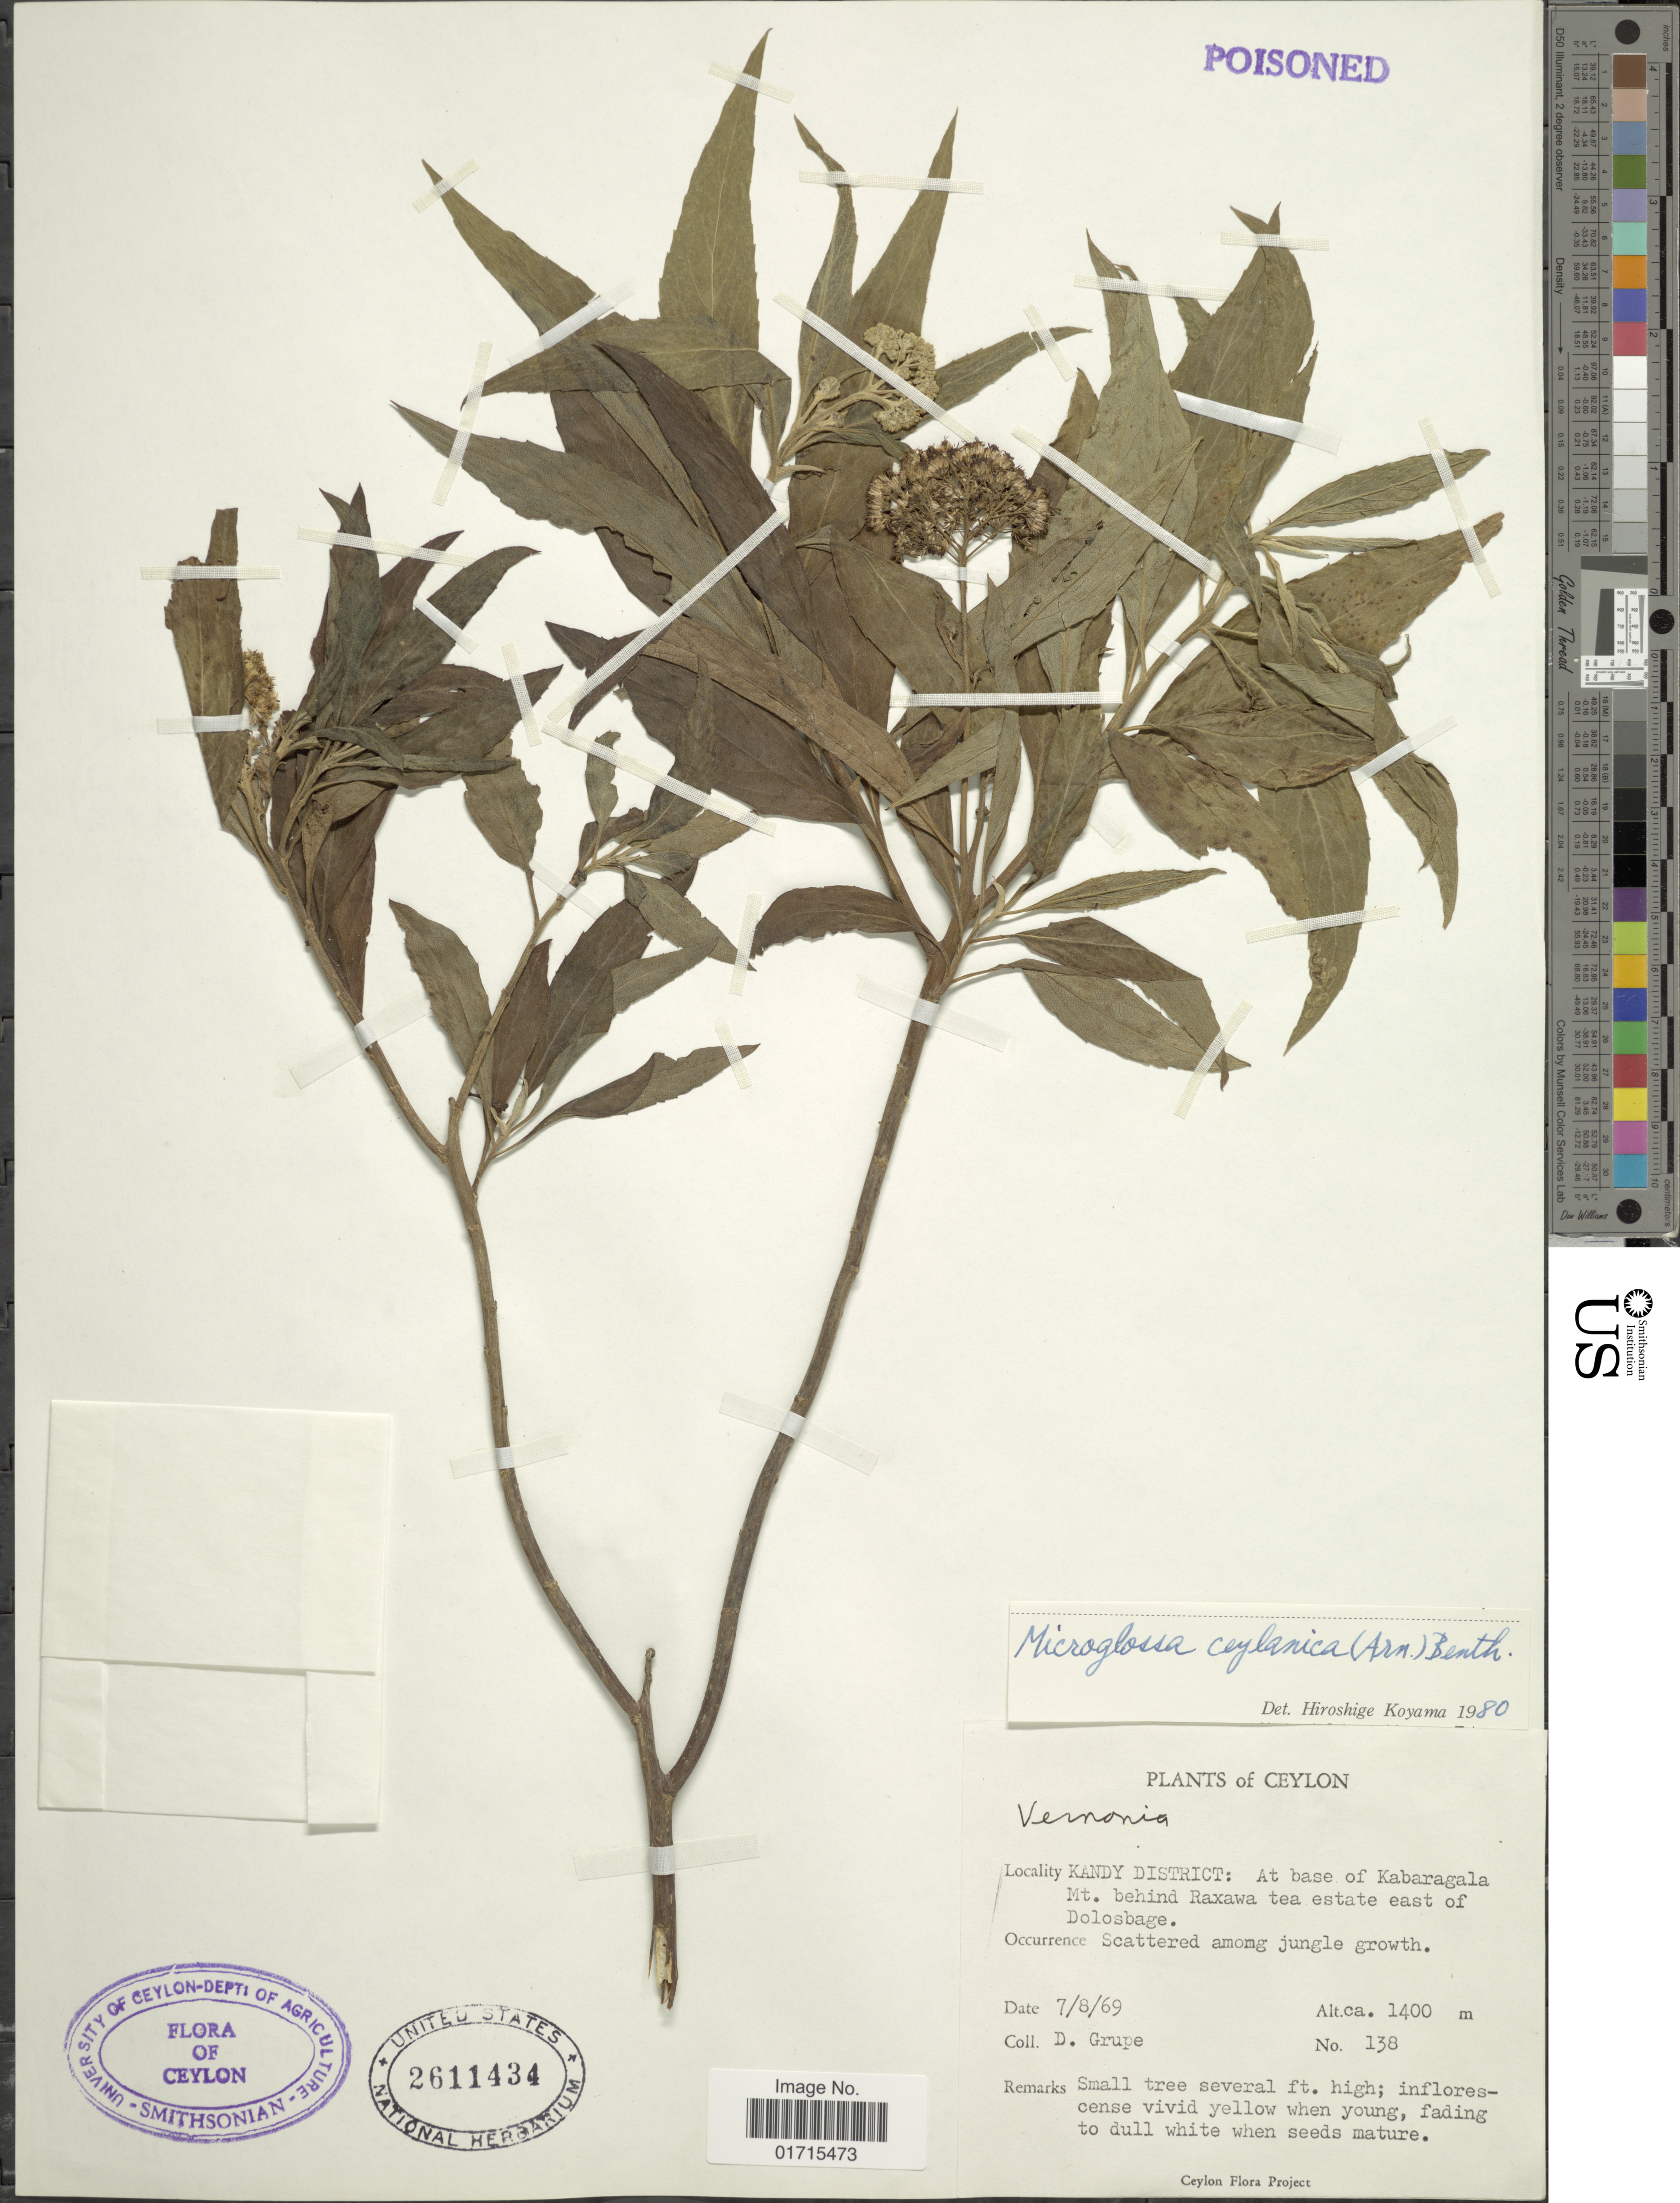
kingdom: Plantae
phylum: Tracheophyta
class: Magnoliopsida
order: Asterales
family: Asteraceae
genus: Microglossa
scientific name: Microglossa ceylanica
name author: (Arn.) Benth. & Hook. f.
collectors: D. Grupe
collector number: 138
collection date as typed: Transcribed d/m/y: 7/8/69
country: Sri Lanka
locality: Ceylon. Kandy District; At base of Kabaragala Mt. behind Raxawa tea estate east of Dolosbage.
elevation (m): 1400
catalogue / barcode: US 2611434